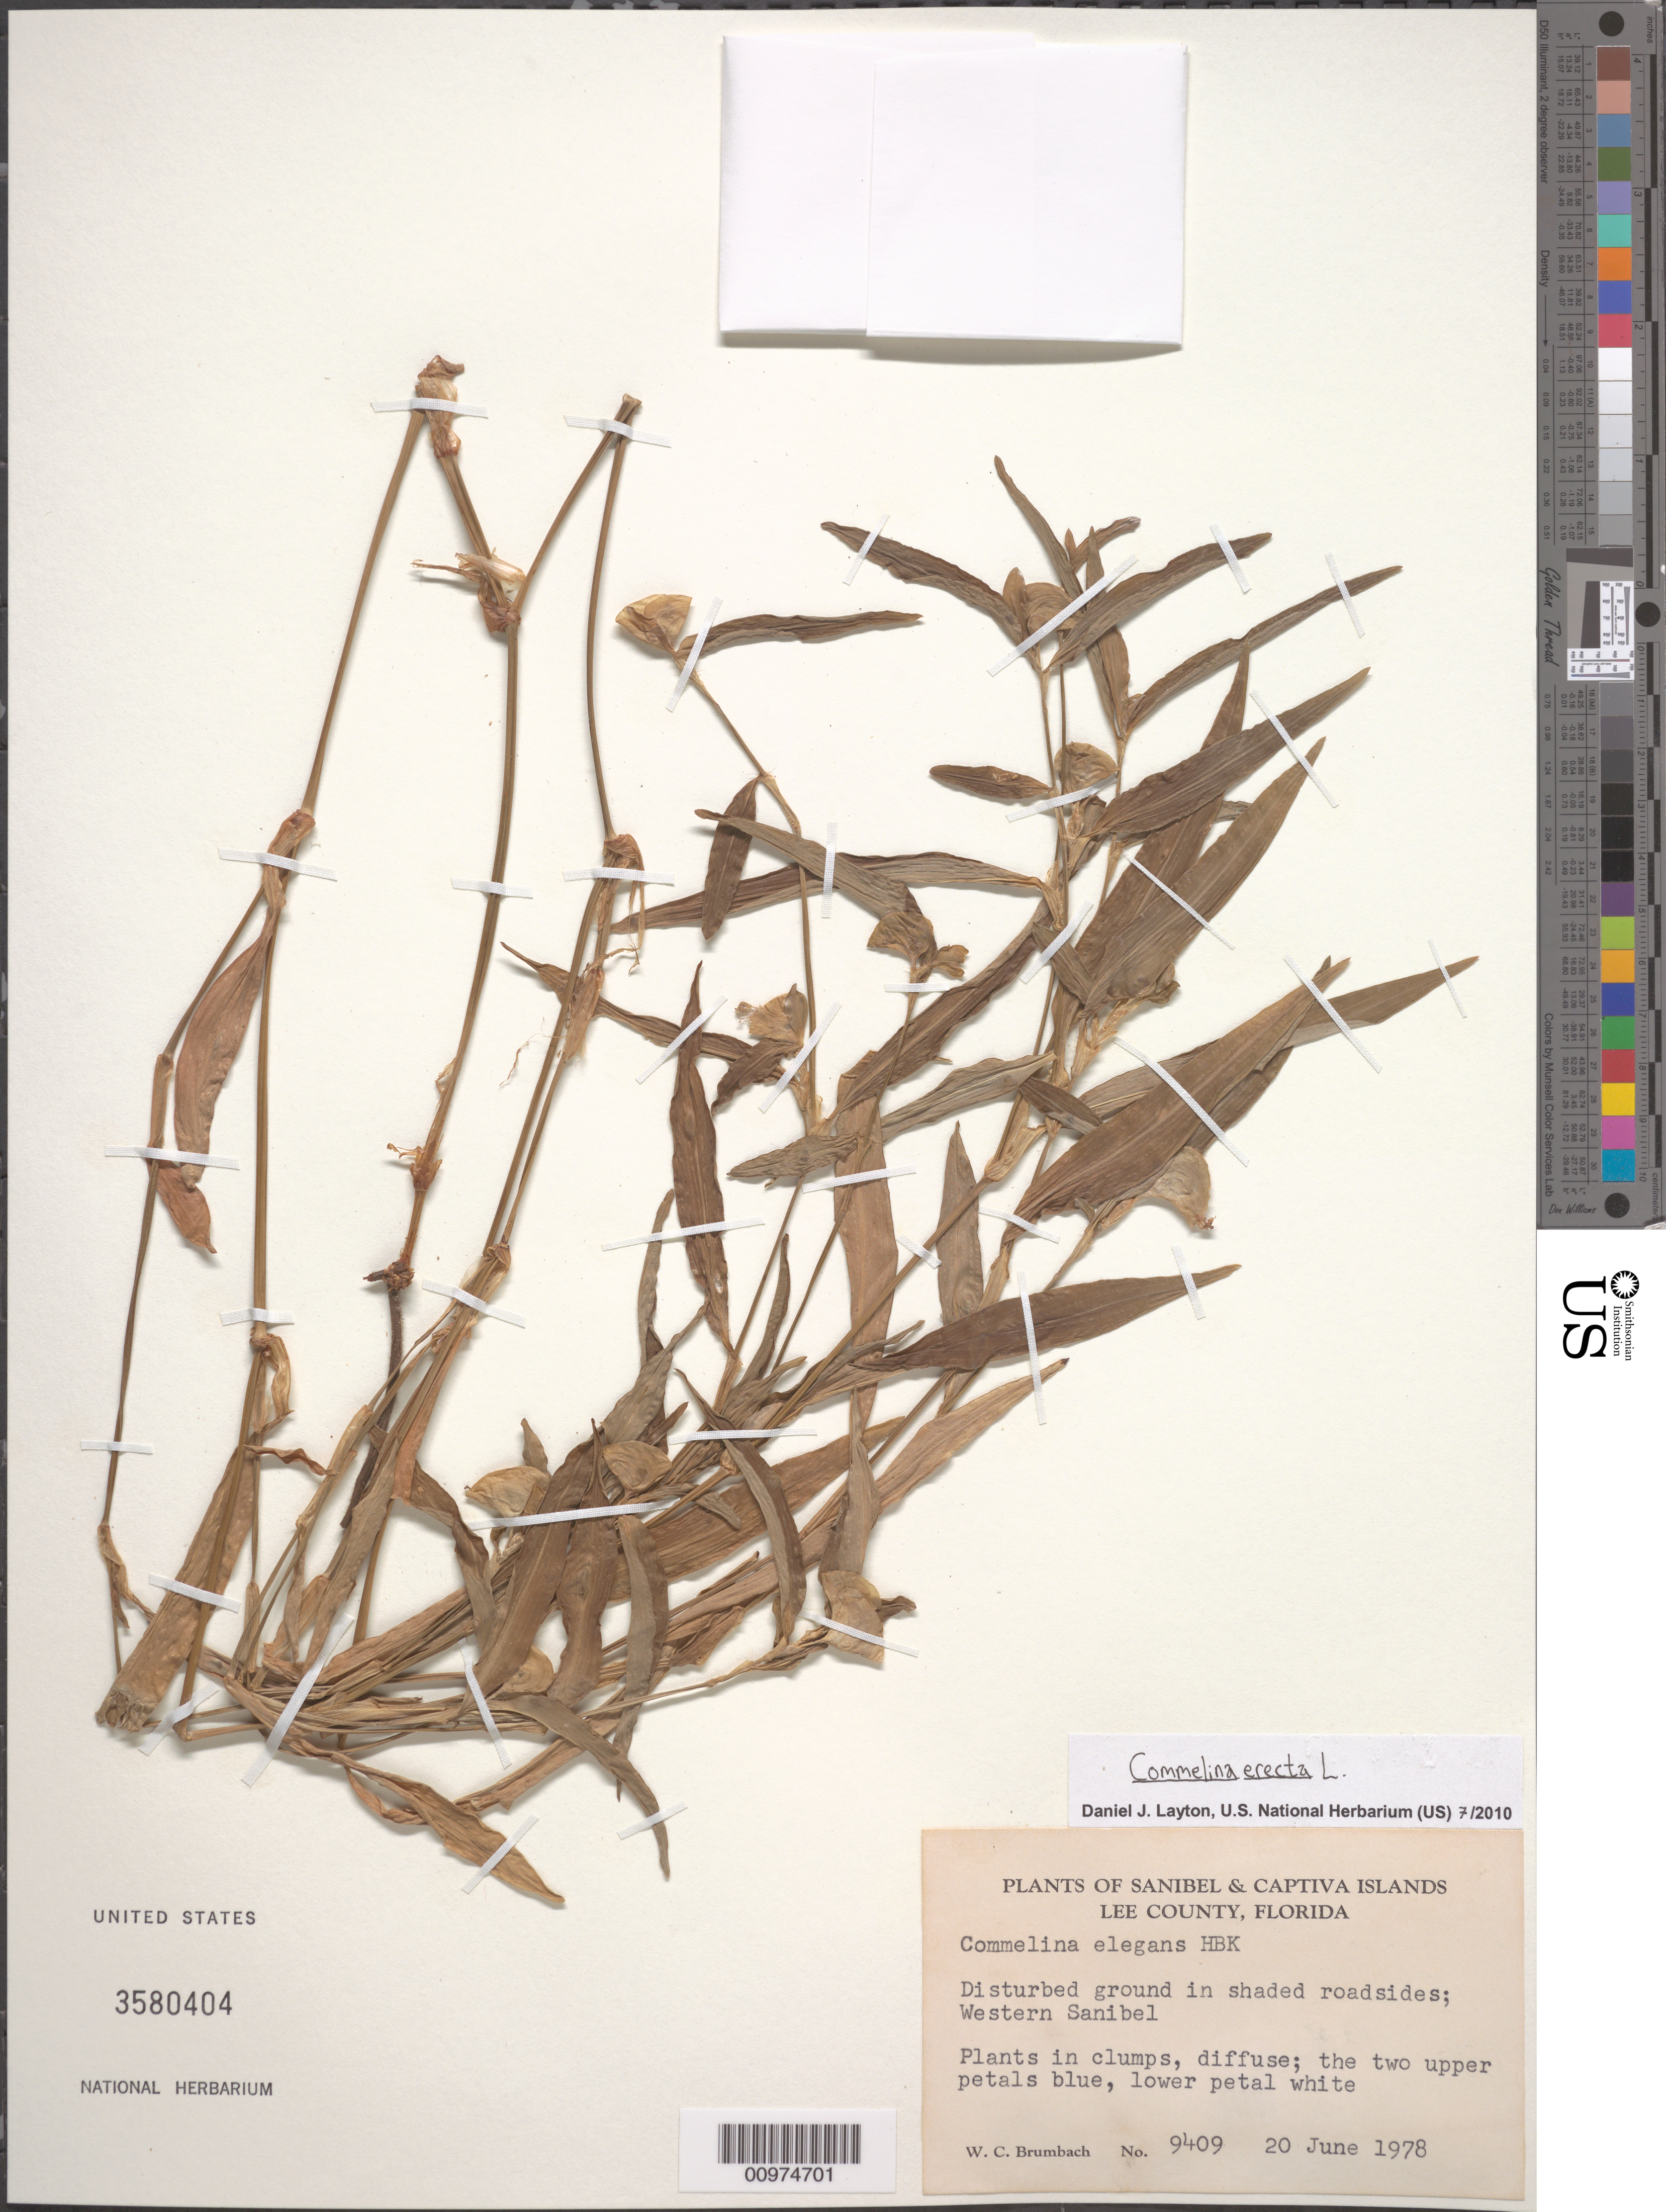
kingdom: Plantae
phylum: Tracheophyta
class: Liliopsida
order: Commelinales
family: Commelinaceae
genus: Commelina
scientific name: Commelina erecta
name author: L.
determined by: Layton, Daniel J.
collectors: W. C. Brumbach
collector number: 9409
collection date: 1978-06-20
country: United States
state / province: Florida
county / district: Lee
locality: Western Sanibel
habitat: Disturbed ground in shaded roadsides;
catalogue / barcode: US 3580404